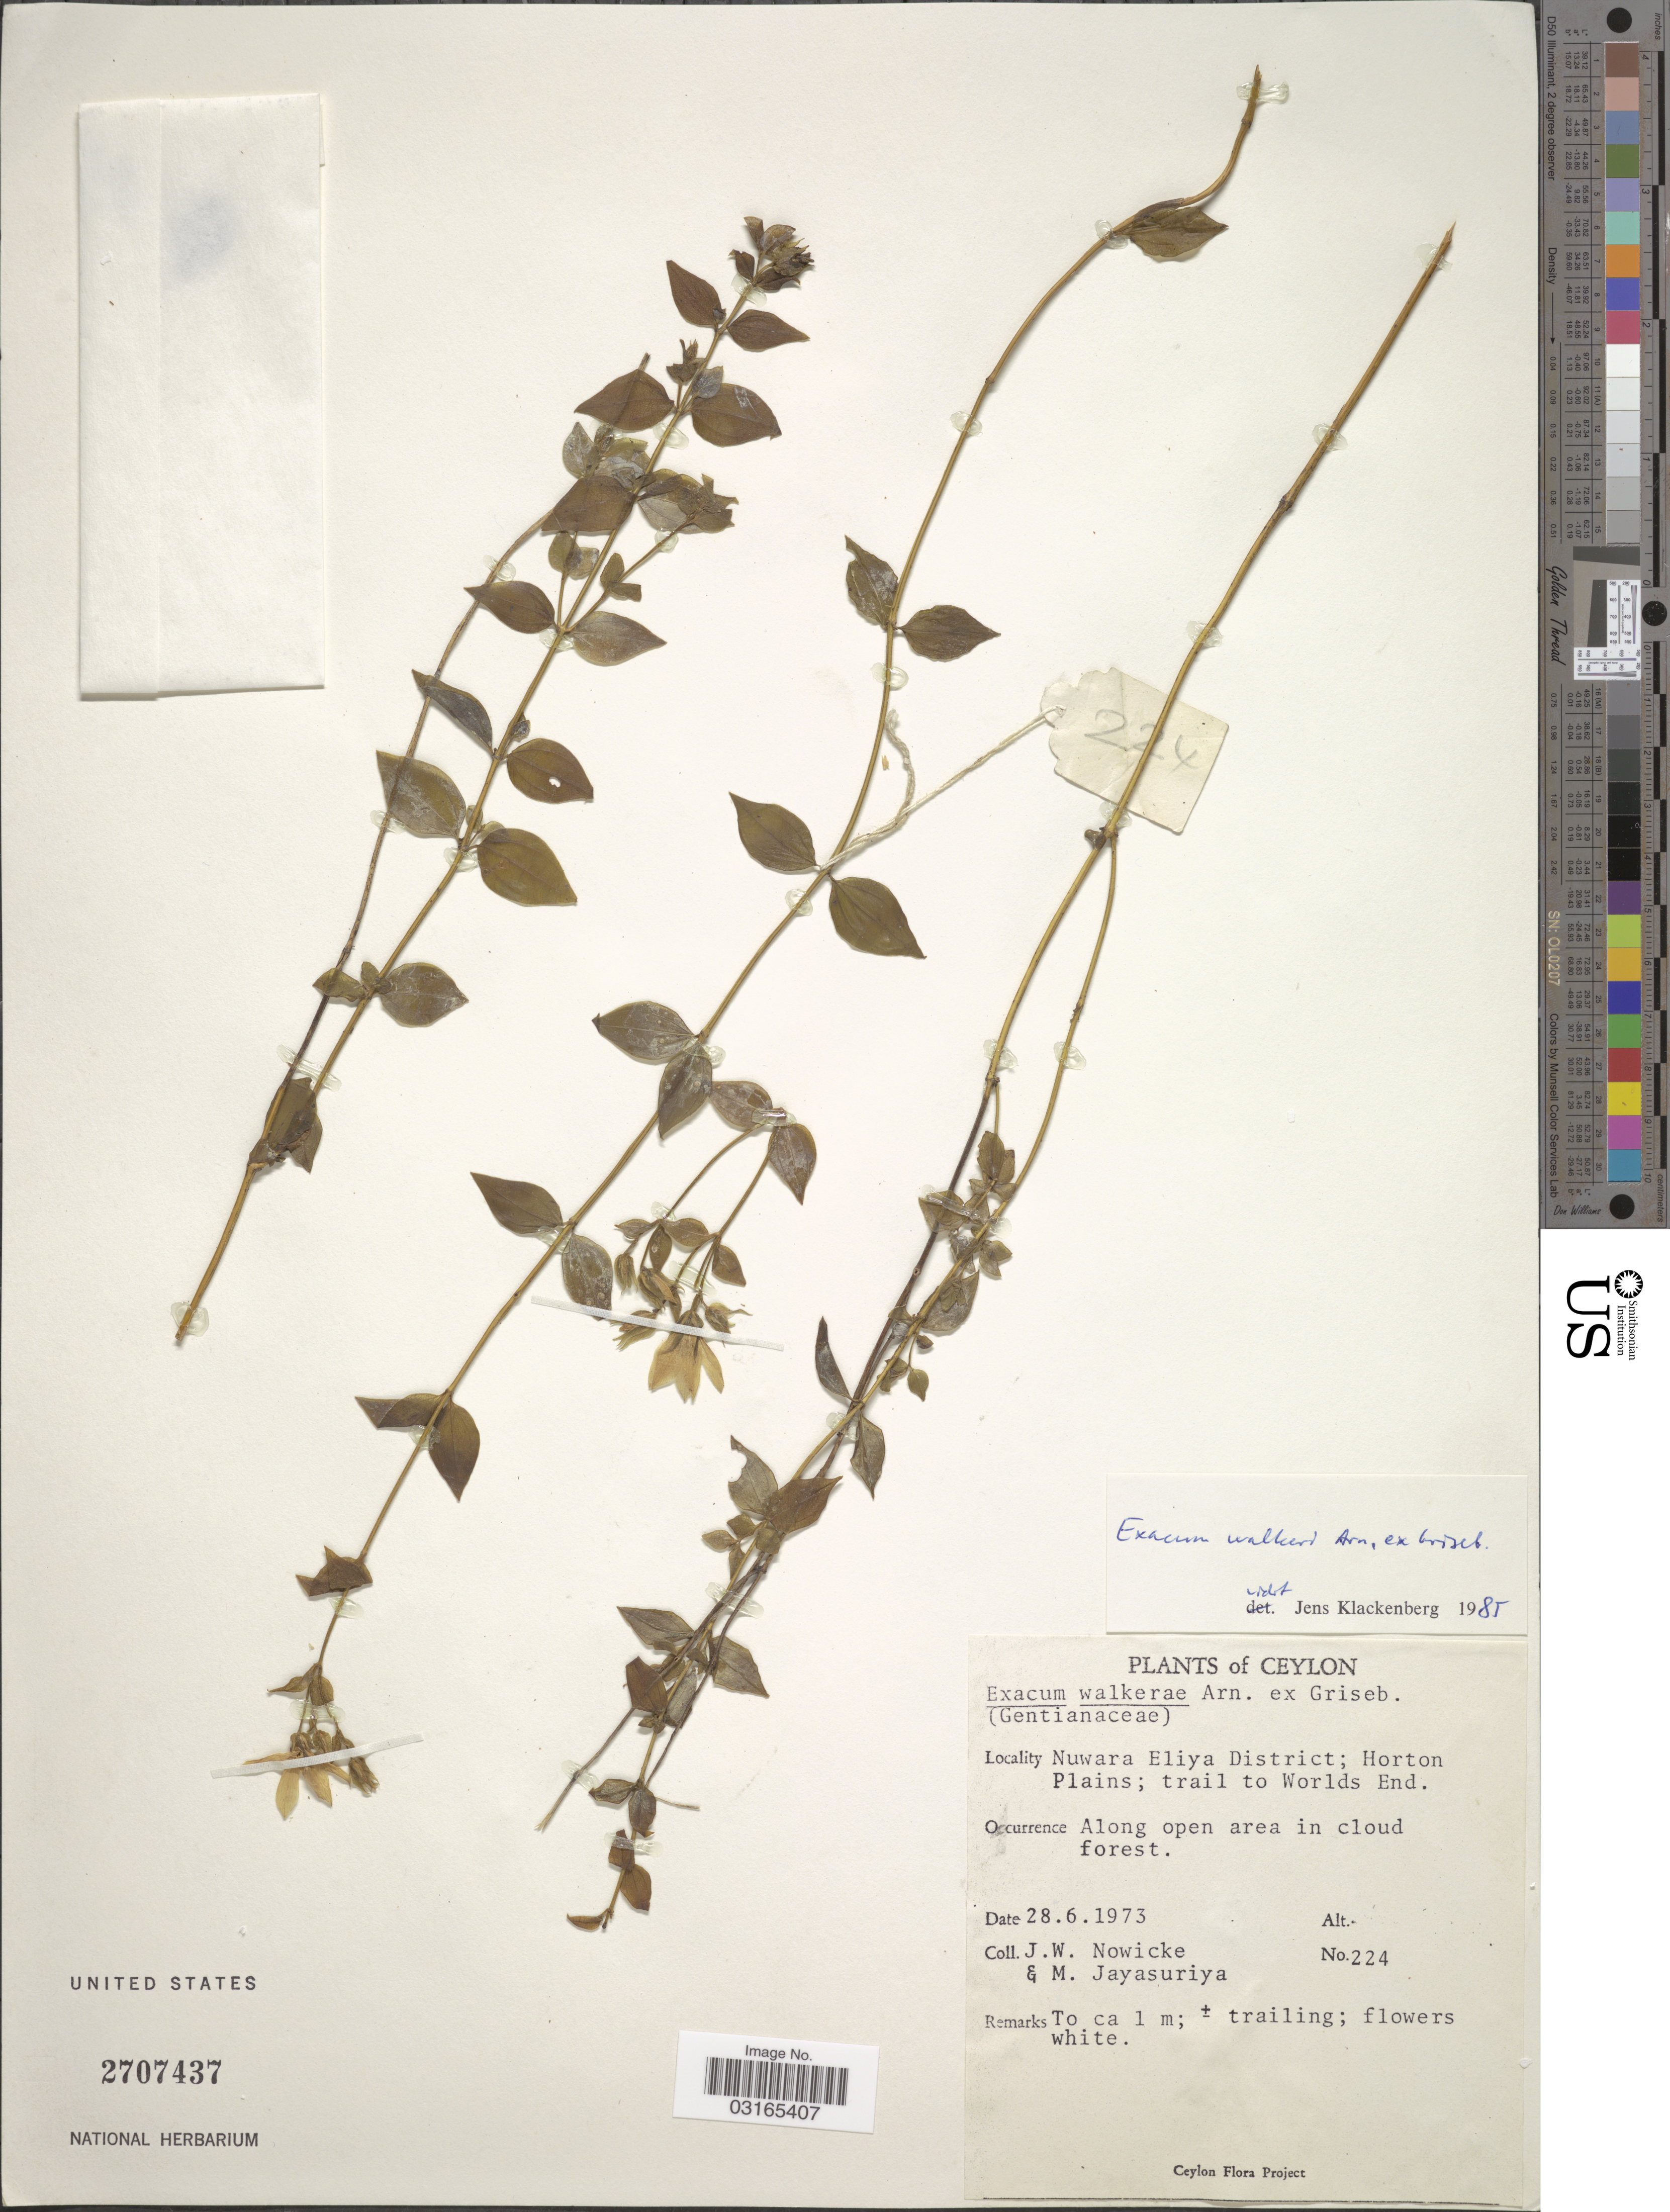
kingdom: Plantae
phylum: Tracheophyta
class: Magnoliopsida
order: Gentianales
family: Gentianaceae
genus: Exacum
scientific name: Exacum walkeri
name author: Arn. ex Griseb.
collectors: J. W. Nowicke & M. Jayasuriya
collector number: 224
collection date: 1973-06-28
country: Sri Lanka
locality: Ceylon. Nuwara Eliya District; Horton Plains; trail to Worlds End.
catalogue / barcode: US 2707437